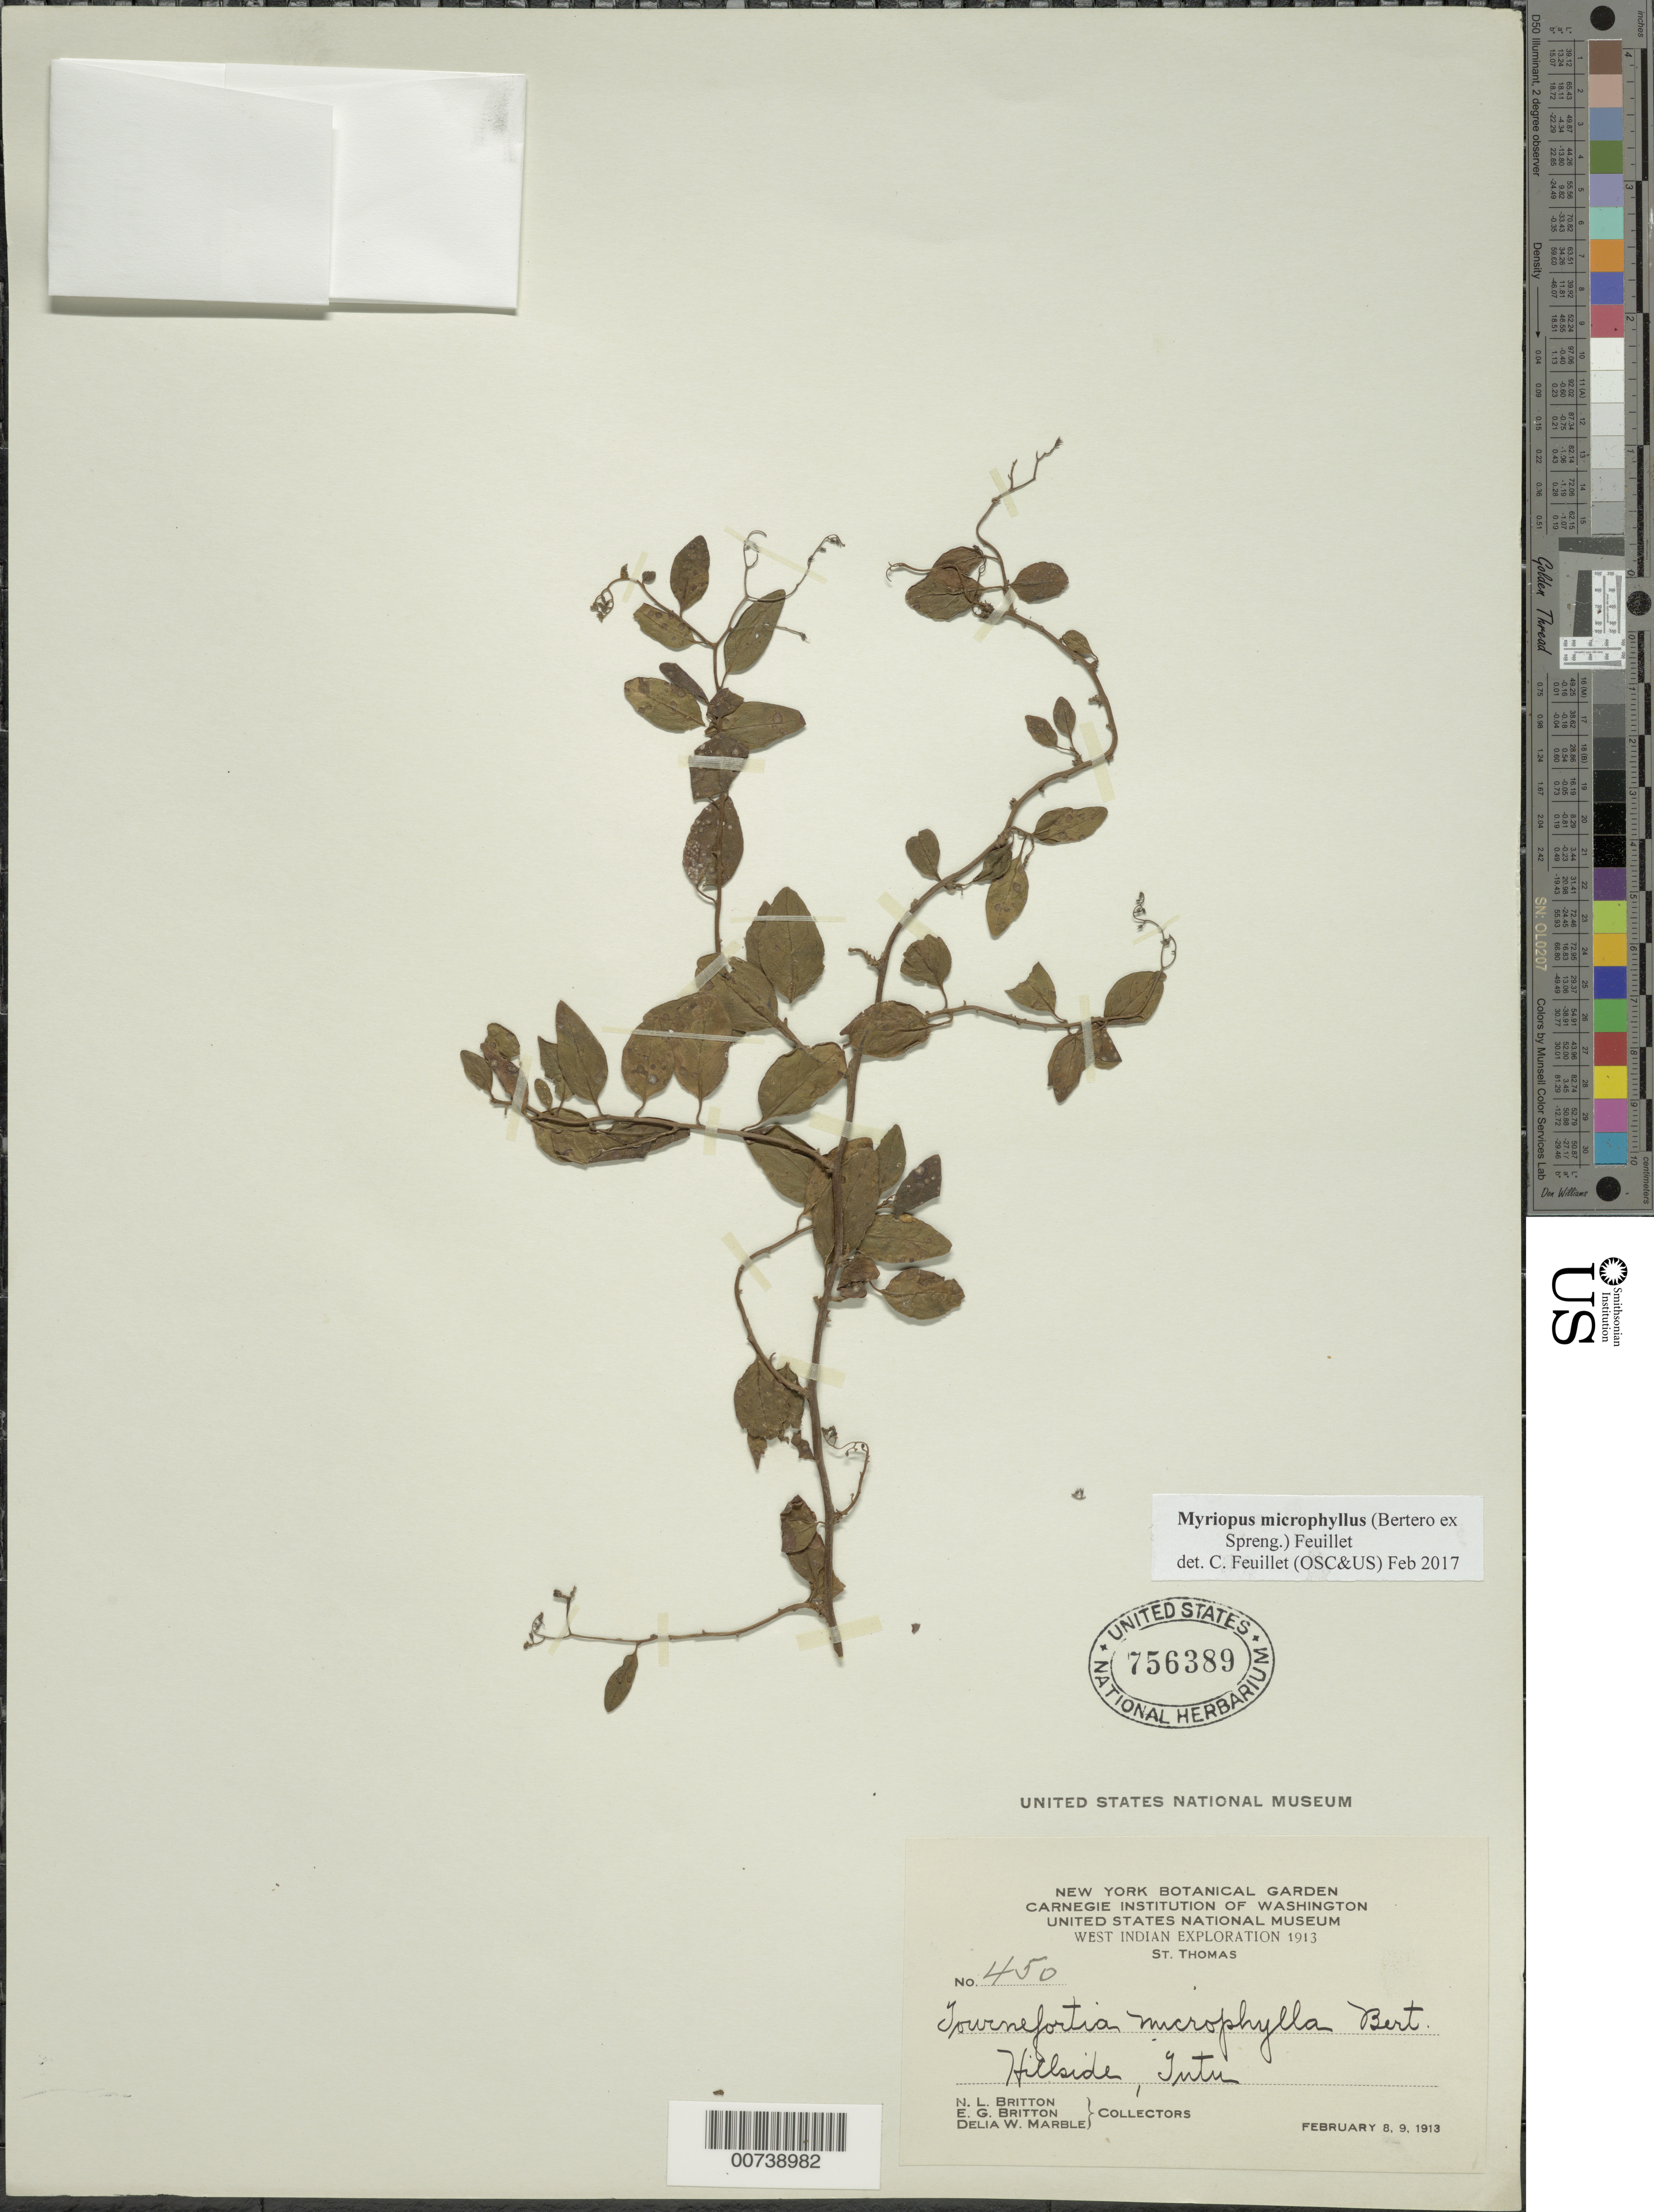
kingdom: Plantae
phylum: Tracheophyta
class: Magnoliopsida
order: Boraginales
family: Heliotropiaceae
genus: Myriopus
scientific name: Myriopus microphyllus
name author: (Bertero ex Spreng.) Feuillet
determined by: Feuillet, C.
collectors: N. Britton, E. G. Britton & D. W. Marble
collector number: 450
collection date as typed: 08 Feb 1913 to 09 Feb 1913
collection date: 1913-02-08/1913-02-09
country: U.S. Virgin Islands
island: St. Thomas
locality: Yutu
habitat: Hillside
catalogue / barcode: US 756389